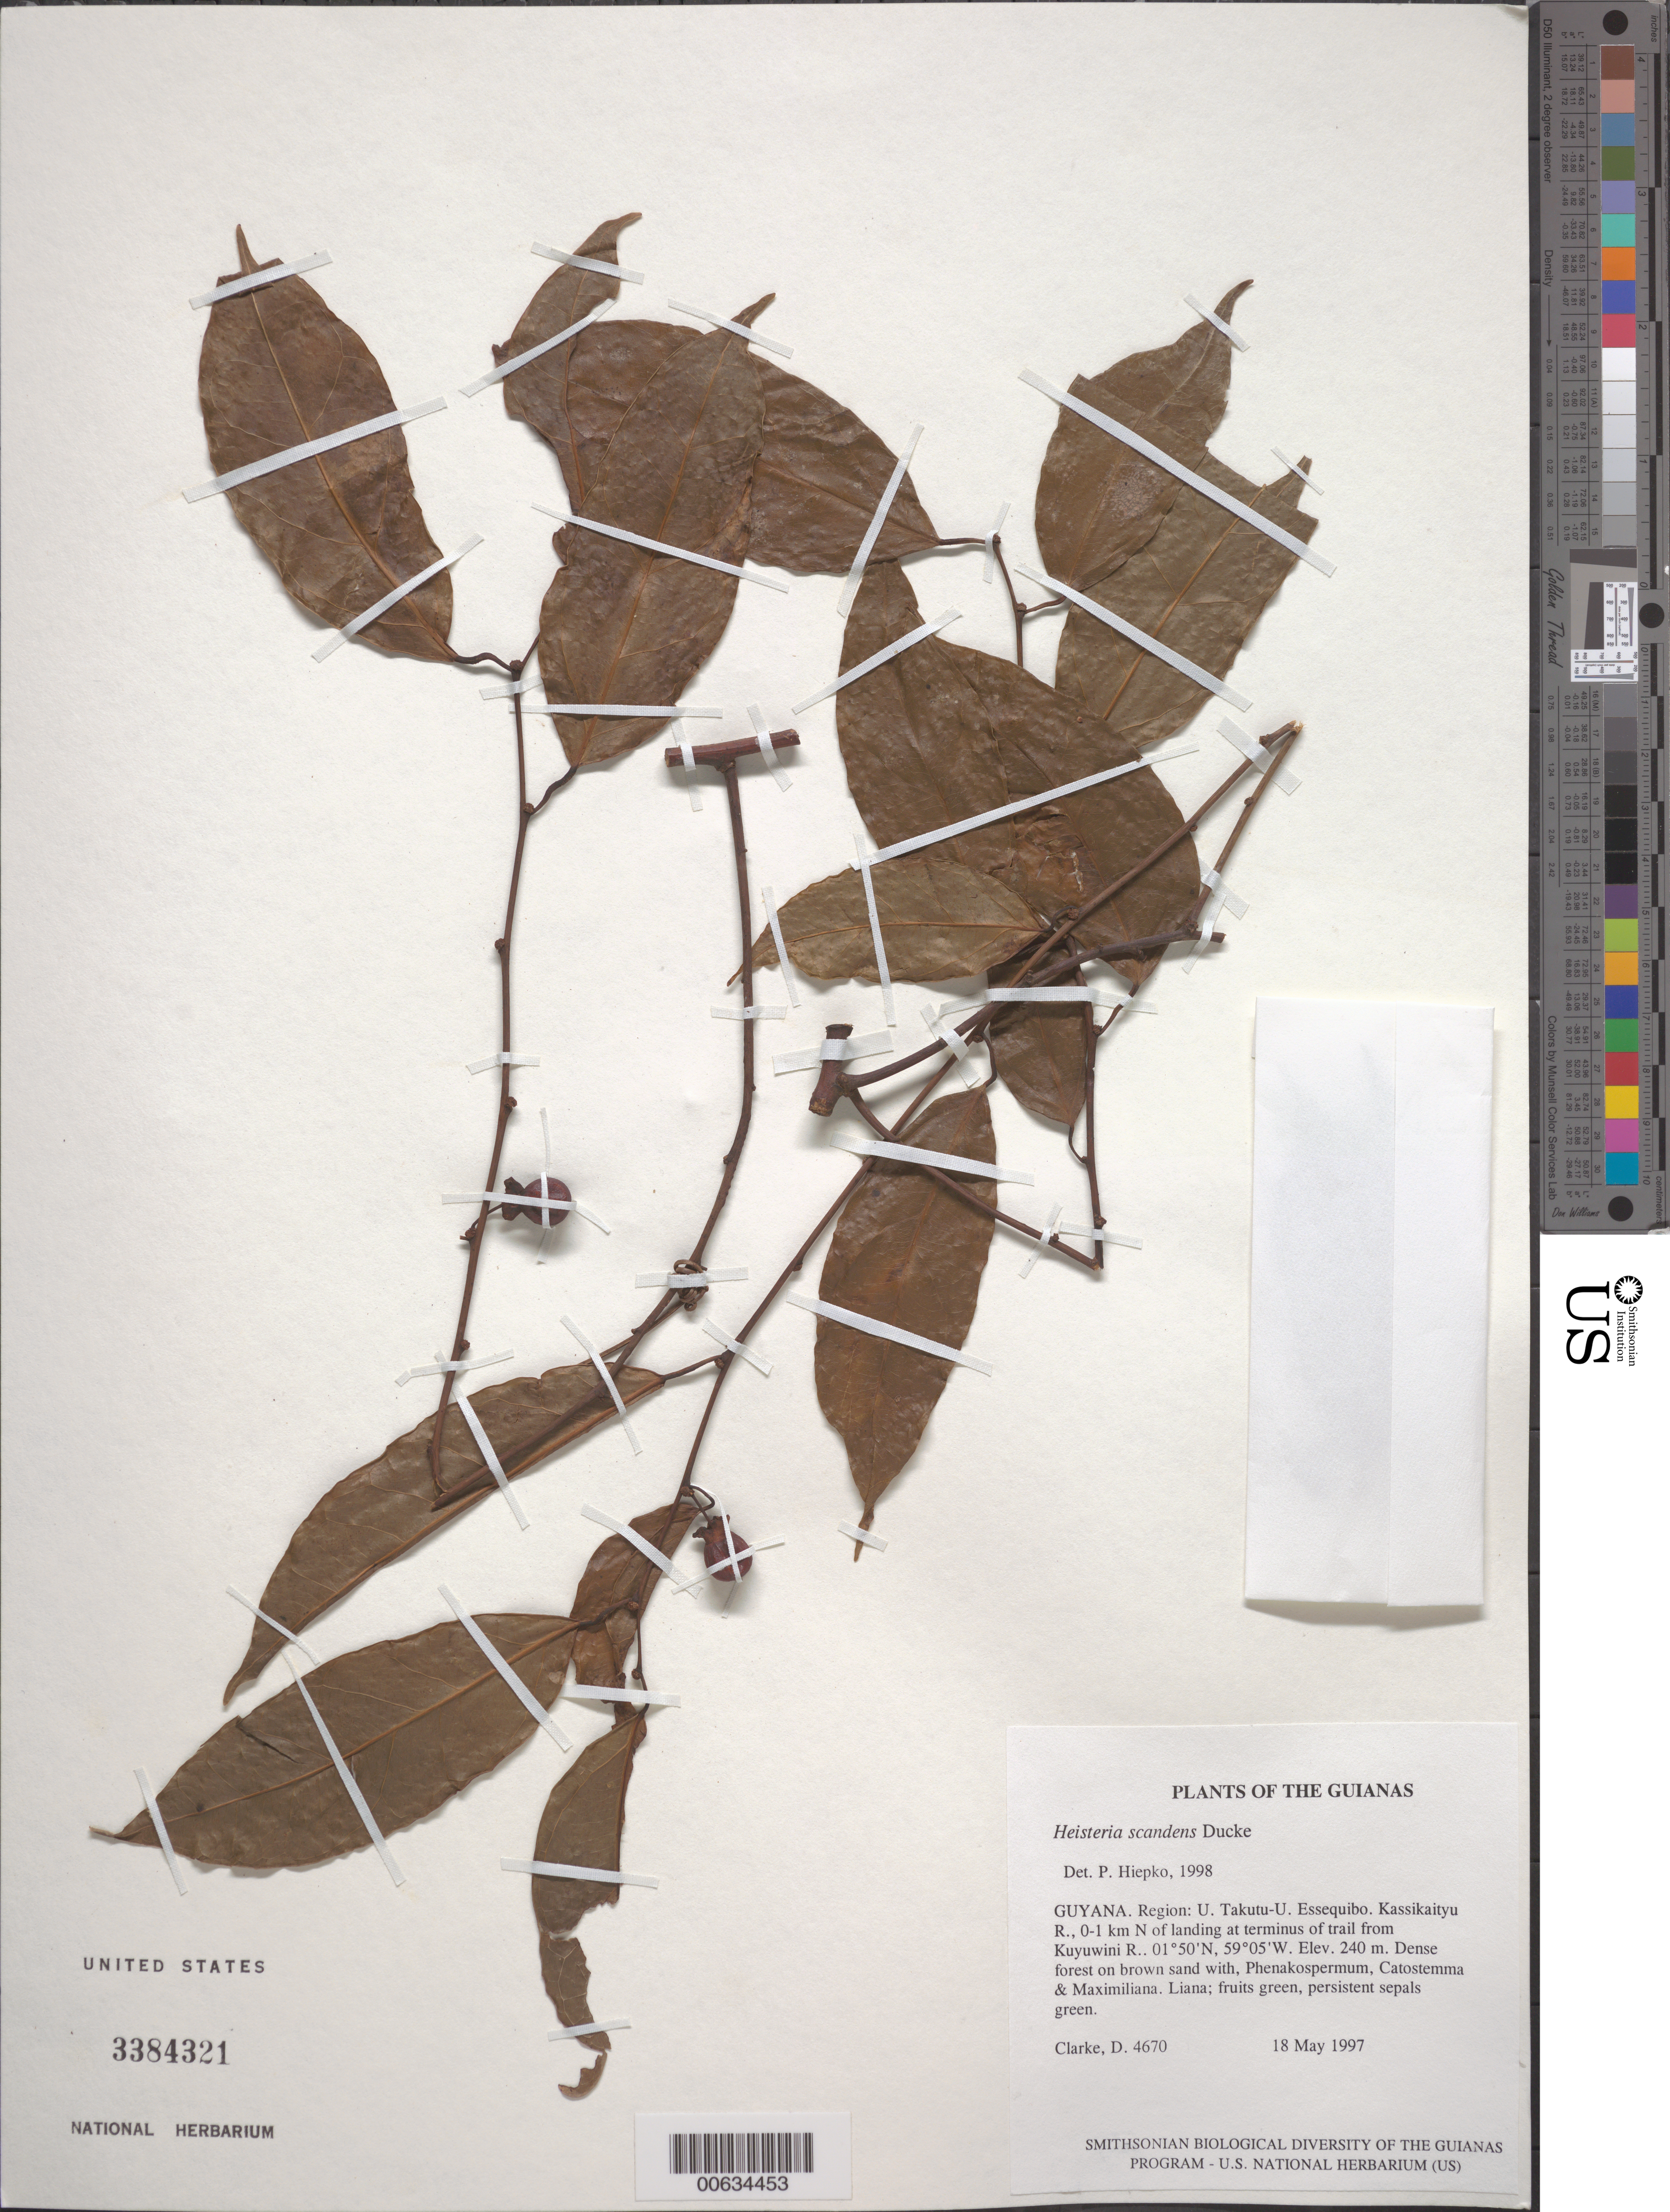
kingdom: Plantae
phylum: Tracheophyta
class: Magnoliopsida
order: Santalales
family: Erythropalaceae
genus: Heisteria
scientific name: Heisteria scandens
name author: Ducke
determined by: Hiepko, P. H.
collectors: H. D. Clarke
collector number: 4670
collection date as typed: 18 May 1997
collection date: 1997-05-18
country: Guyana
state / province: U. Takutu-U. Essequibo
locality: Kassikaityu R., 0-1 km N of landing at terminus of trail from Kuyuwini R.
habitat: Dense forest on brown sand with, Phenakospermum, Catostemma & Maximiliana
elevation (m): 240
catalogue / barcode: US 3384321